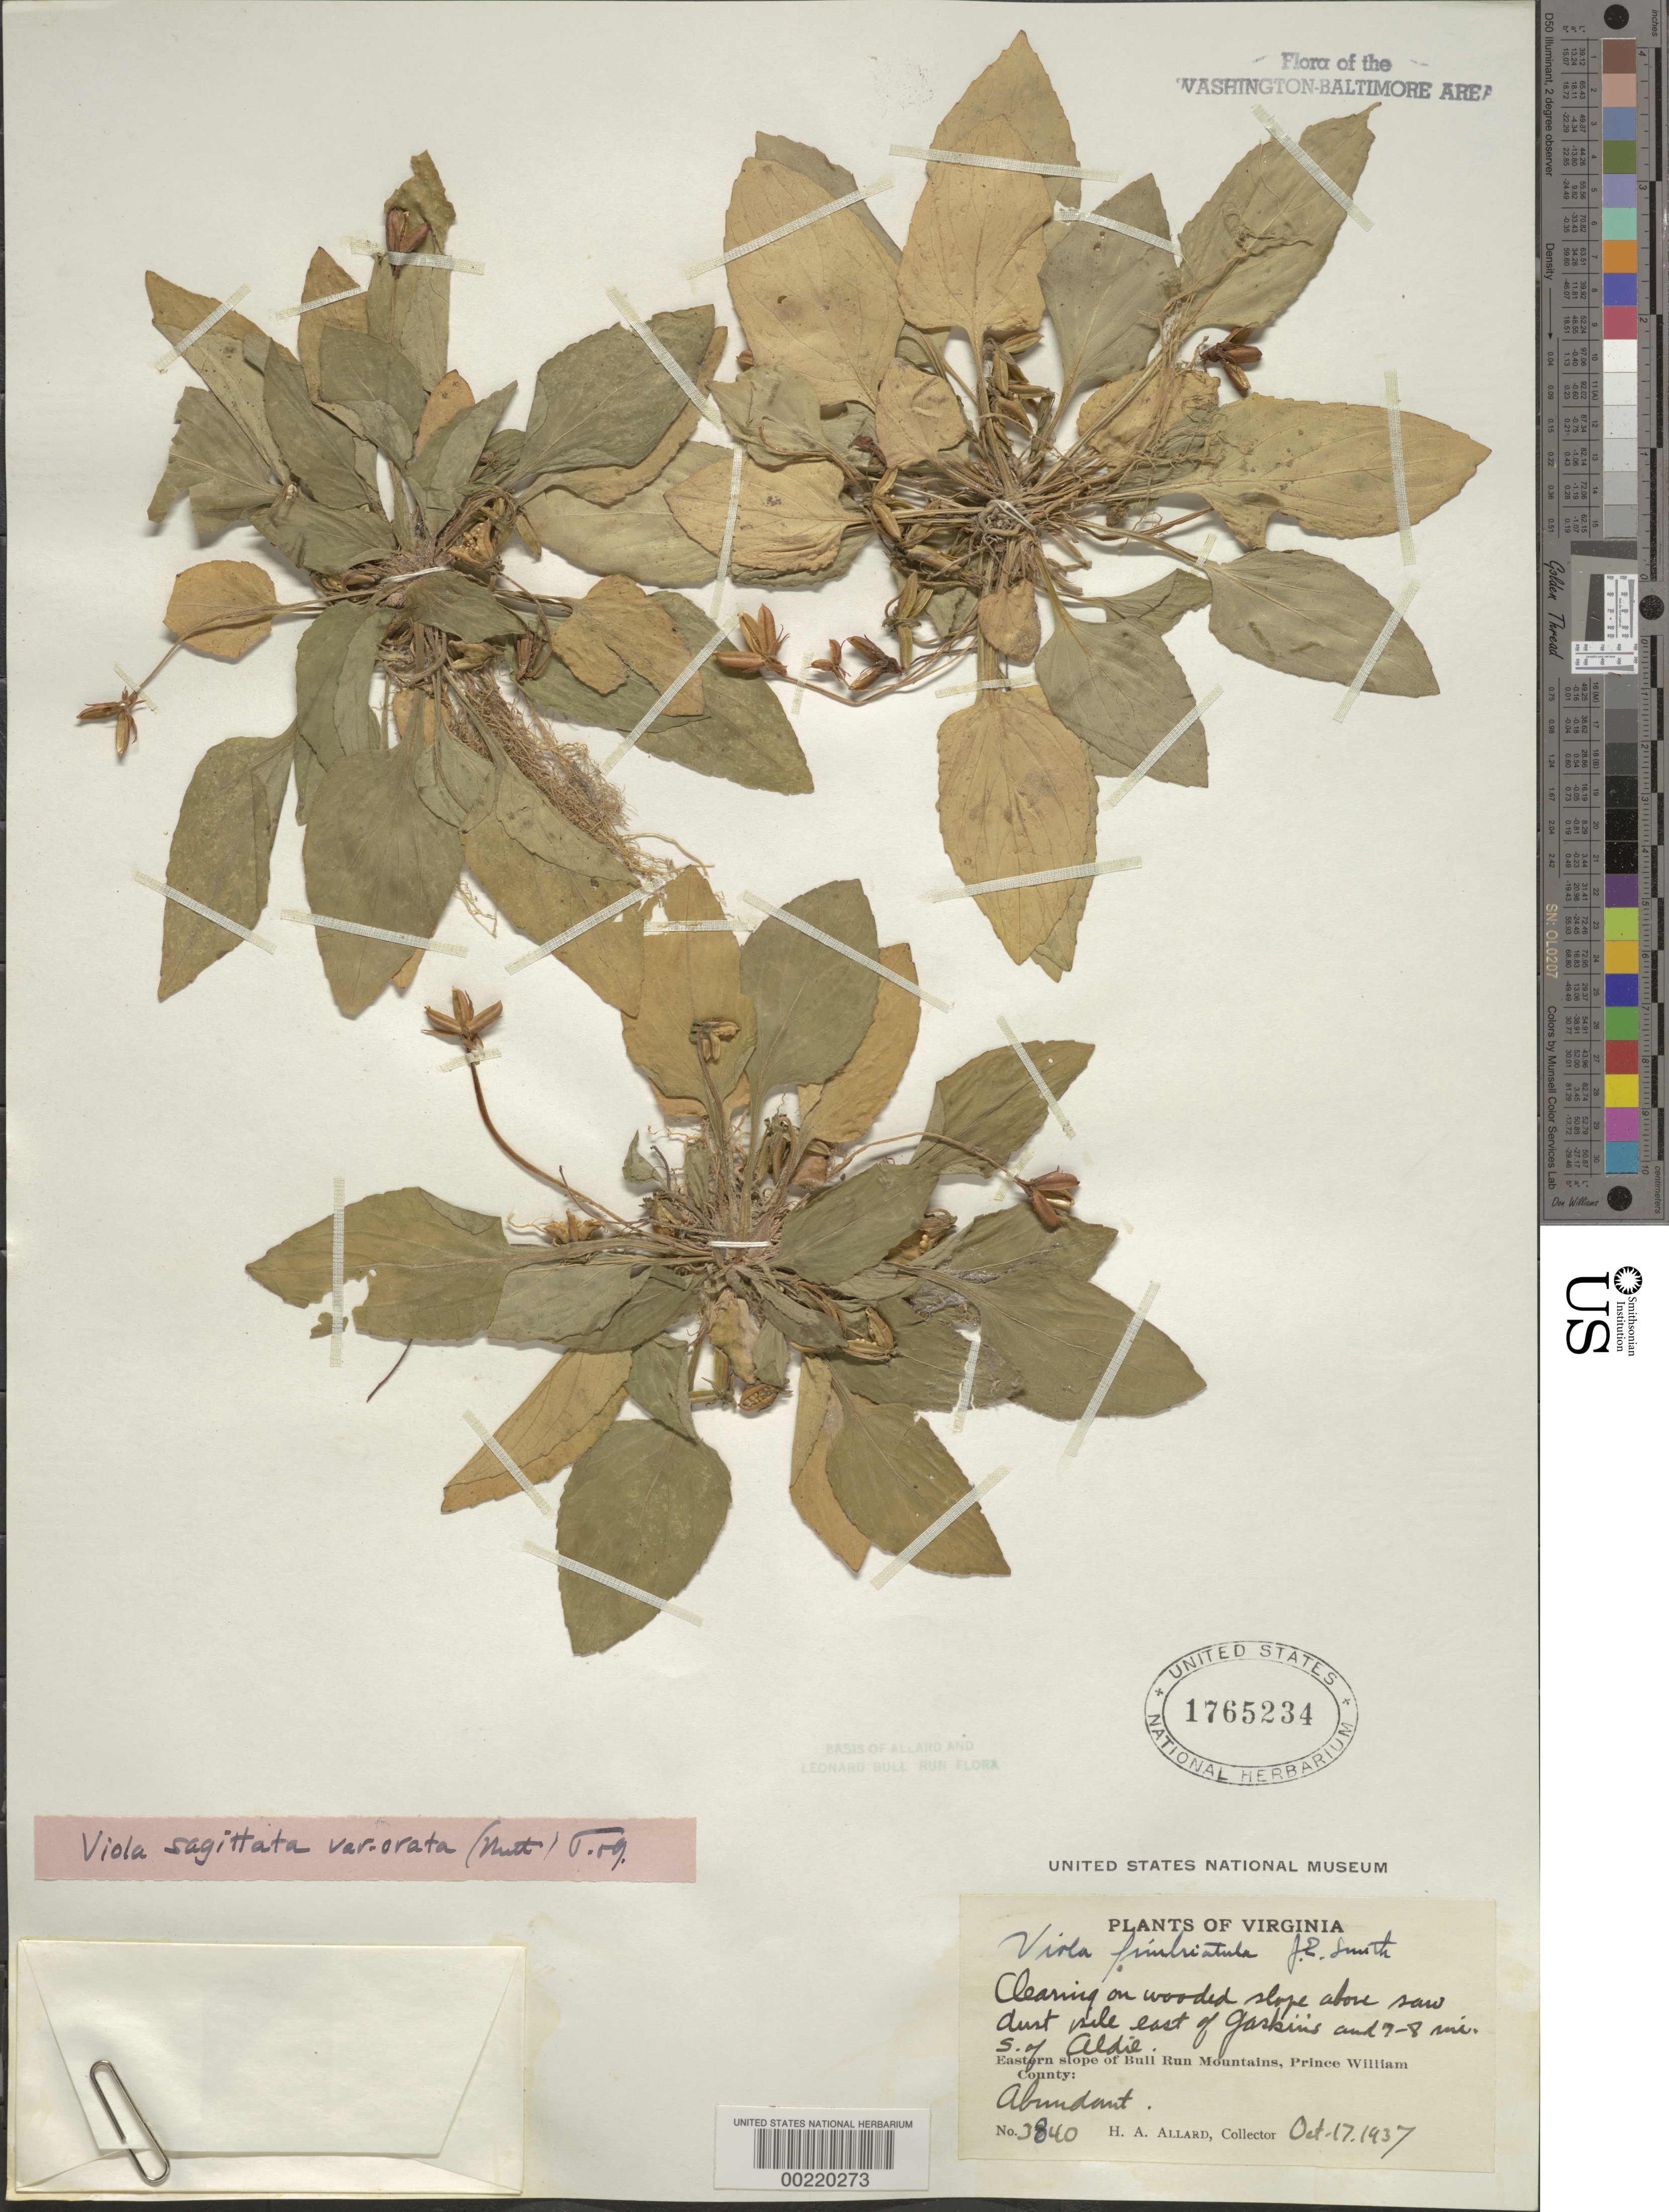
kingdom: Plantae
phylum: Tracheophyta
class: Magnoliopsida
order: Malpighiales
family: Violaceae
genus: Viola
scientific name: Viola sagittata var. ovata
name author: (Nutt.) Torr. & A. Gray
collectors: H. A. Allard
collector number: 3840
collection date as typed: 17 Oct 1937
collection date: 1937-10-17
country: United States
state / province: Virginia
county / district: Prince William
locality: South of Aldie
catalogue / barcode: US 1765234